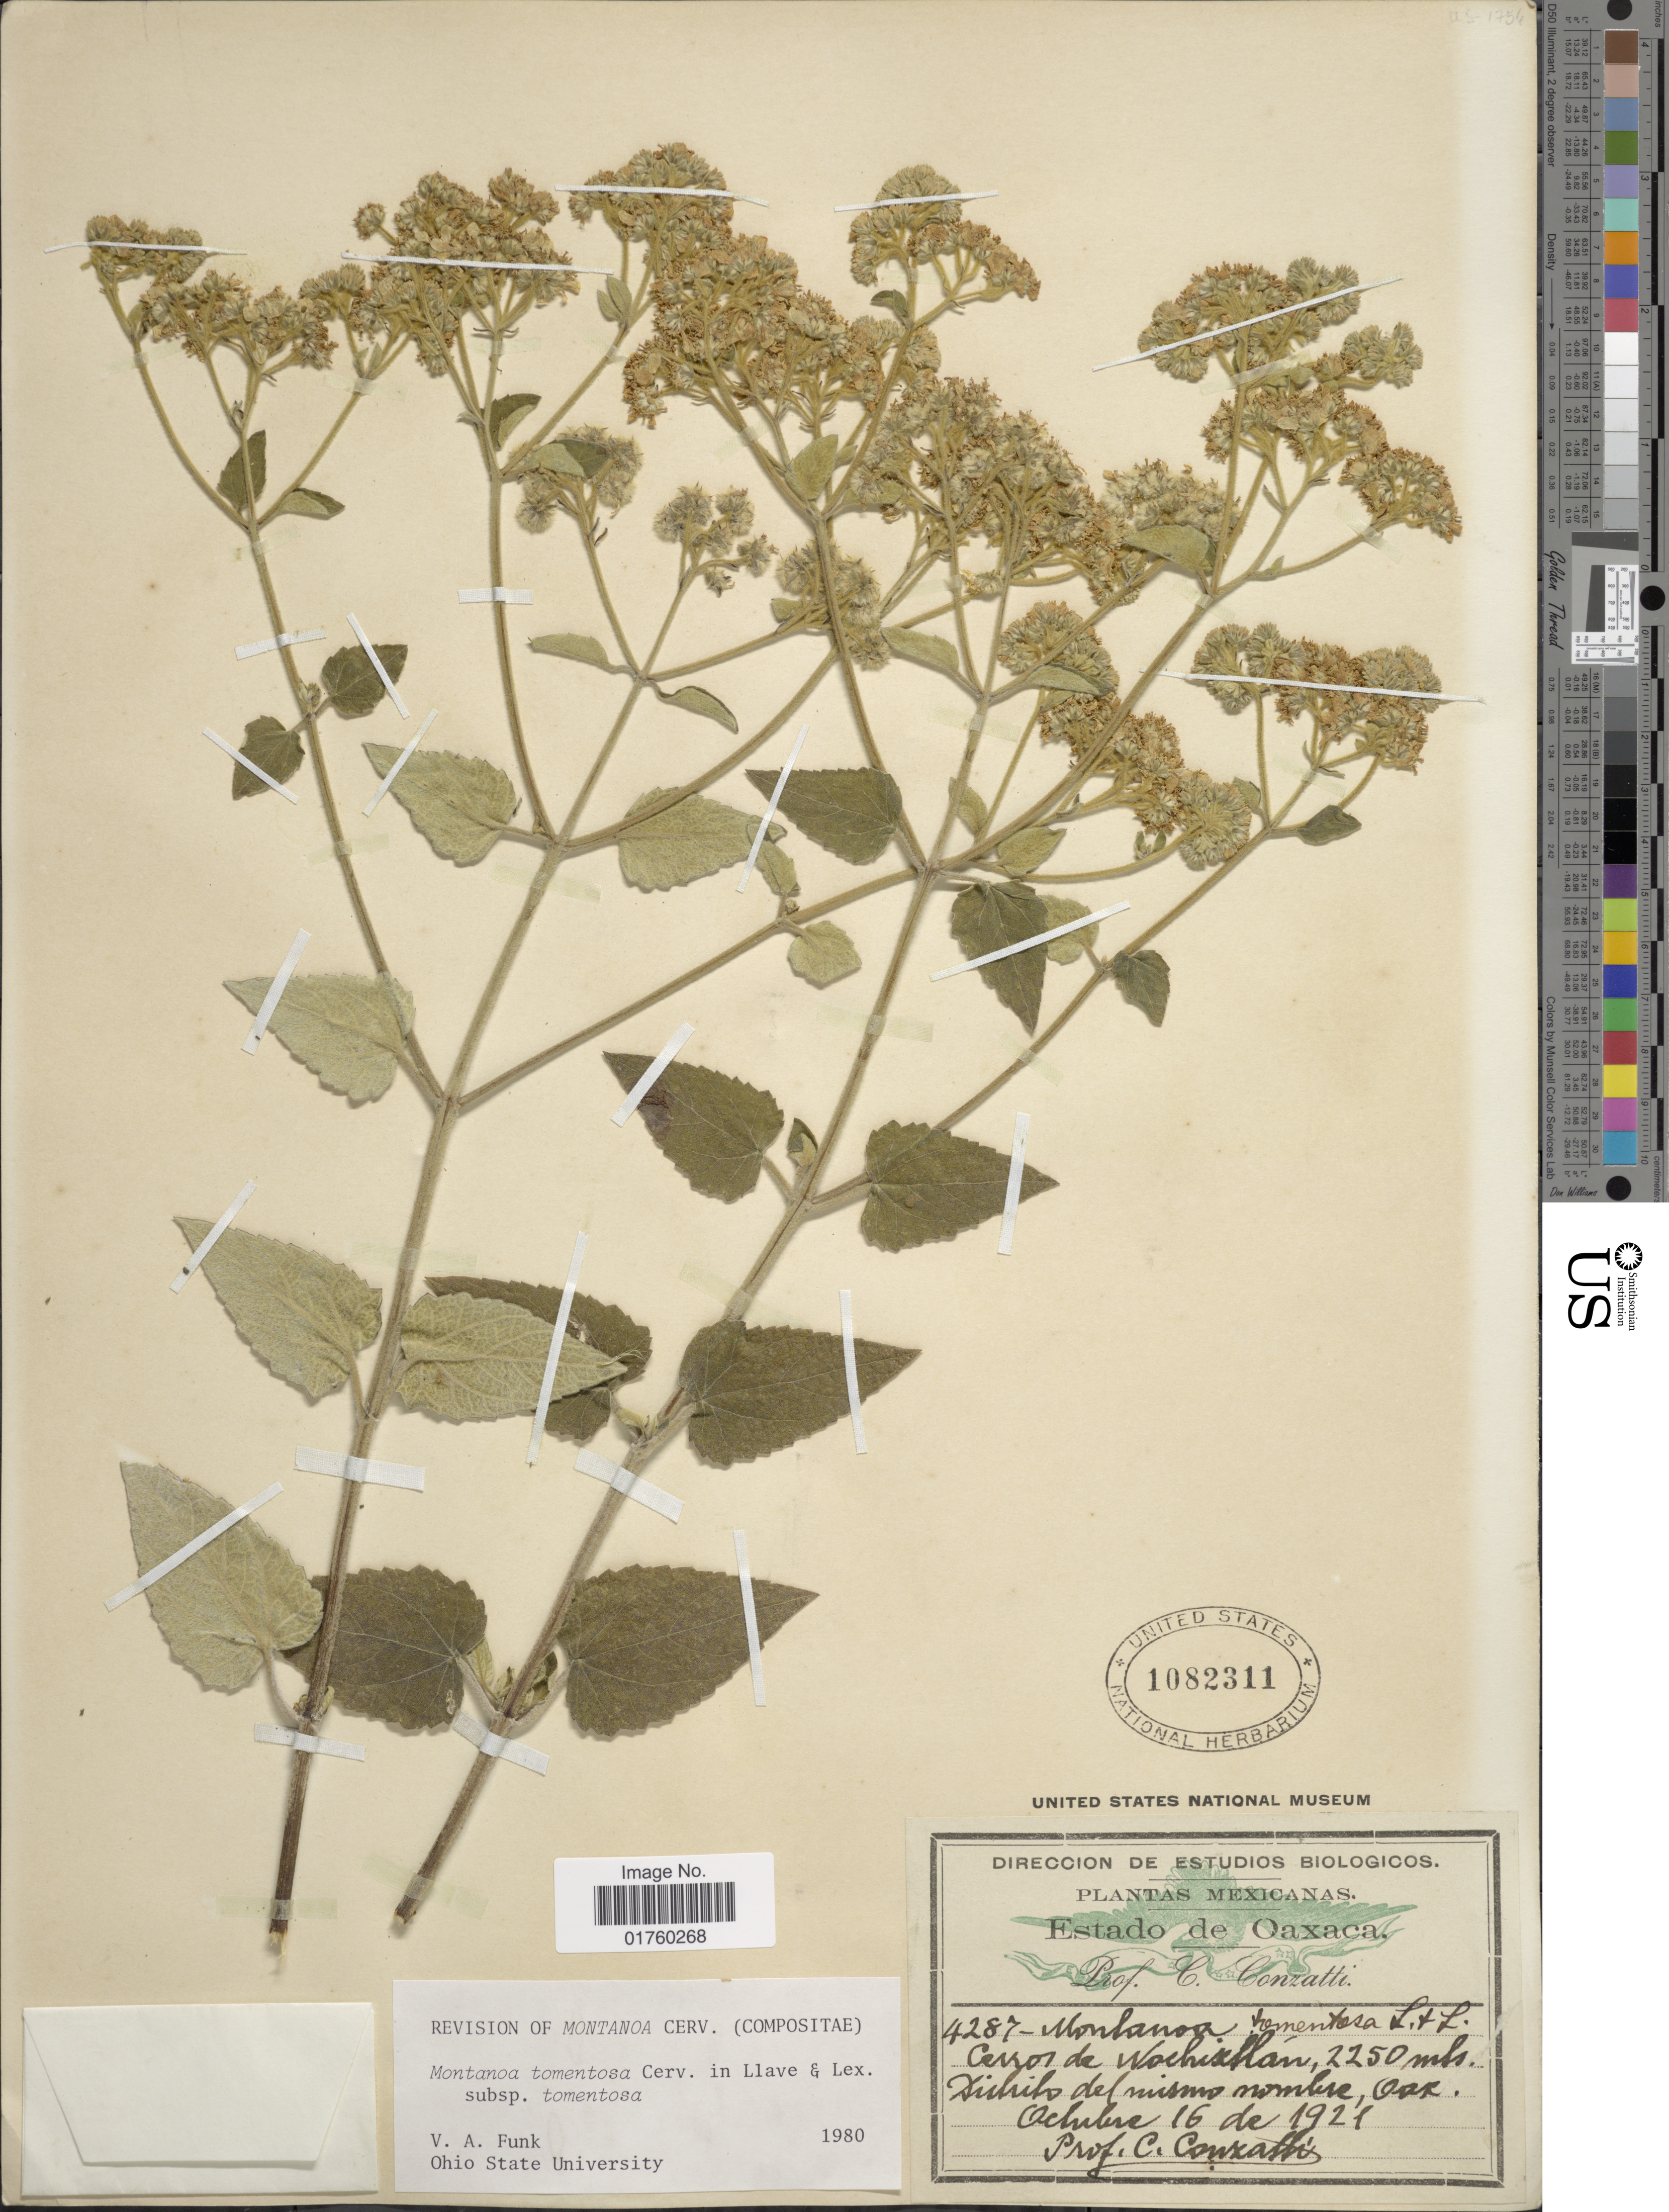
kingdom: Plantae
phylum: Tracheophyta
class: Magnoliopsida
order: Asterales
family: Asteraceae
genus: Montanoa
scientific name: Montanoa tomentosa subsp. tomentosa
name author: Cerv.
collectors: C. Conzatti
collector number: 4287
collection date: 1921-10-16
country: Mexico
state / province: Oaxaca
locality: Cerros de Wochixtlan, Distrito del mismo nombre.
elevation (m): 2250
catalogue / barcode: US 1082311